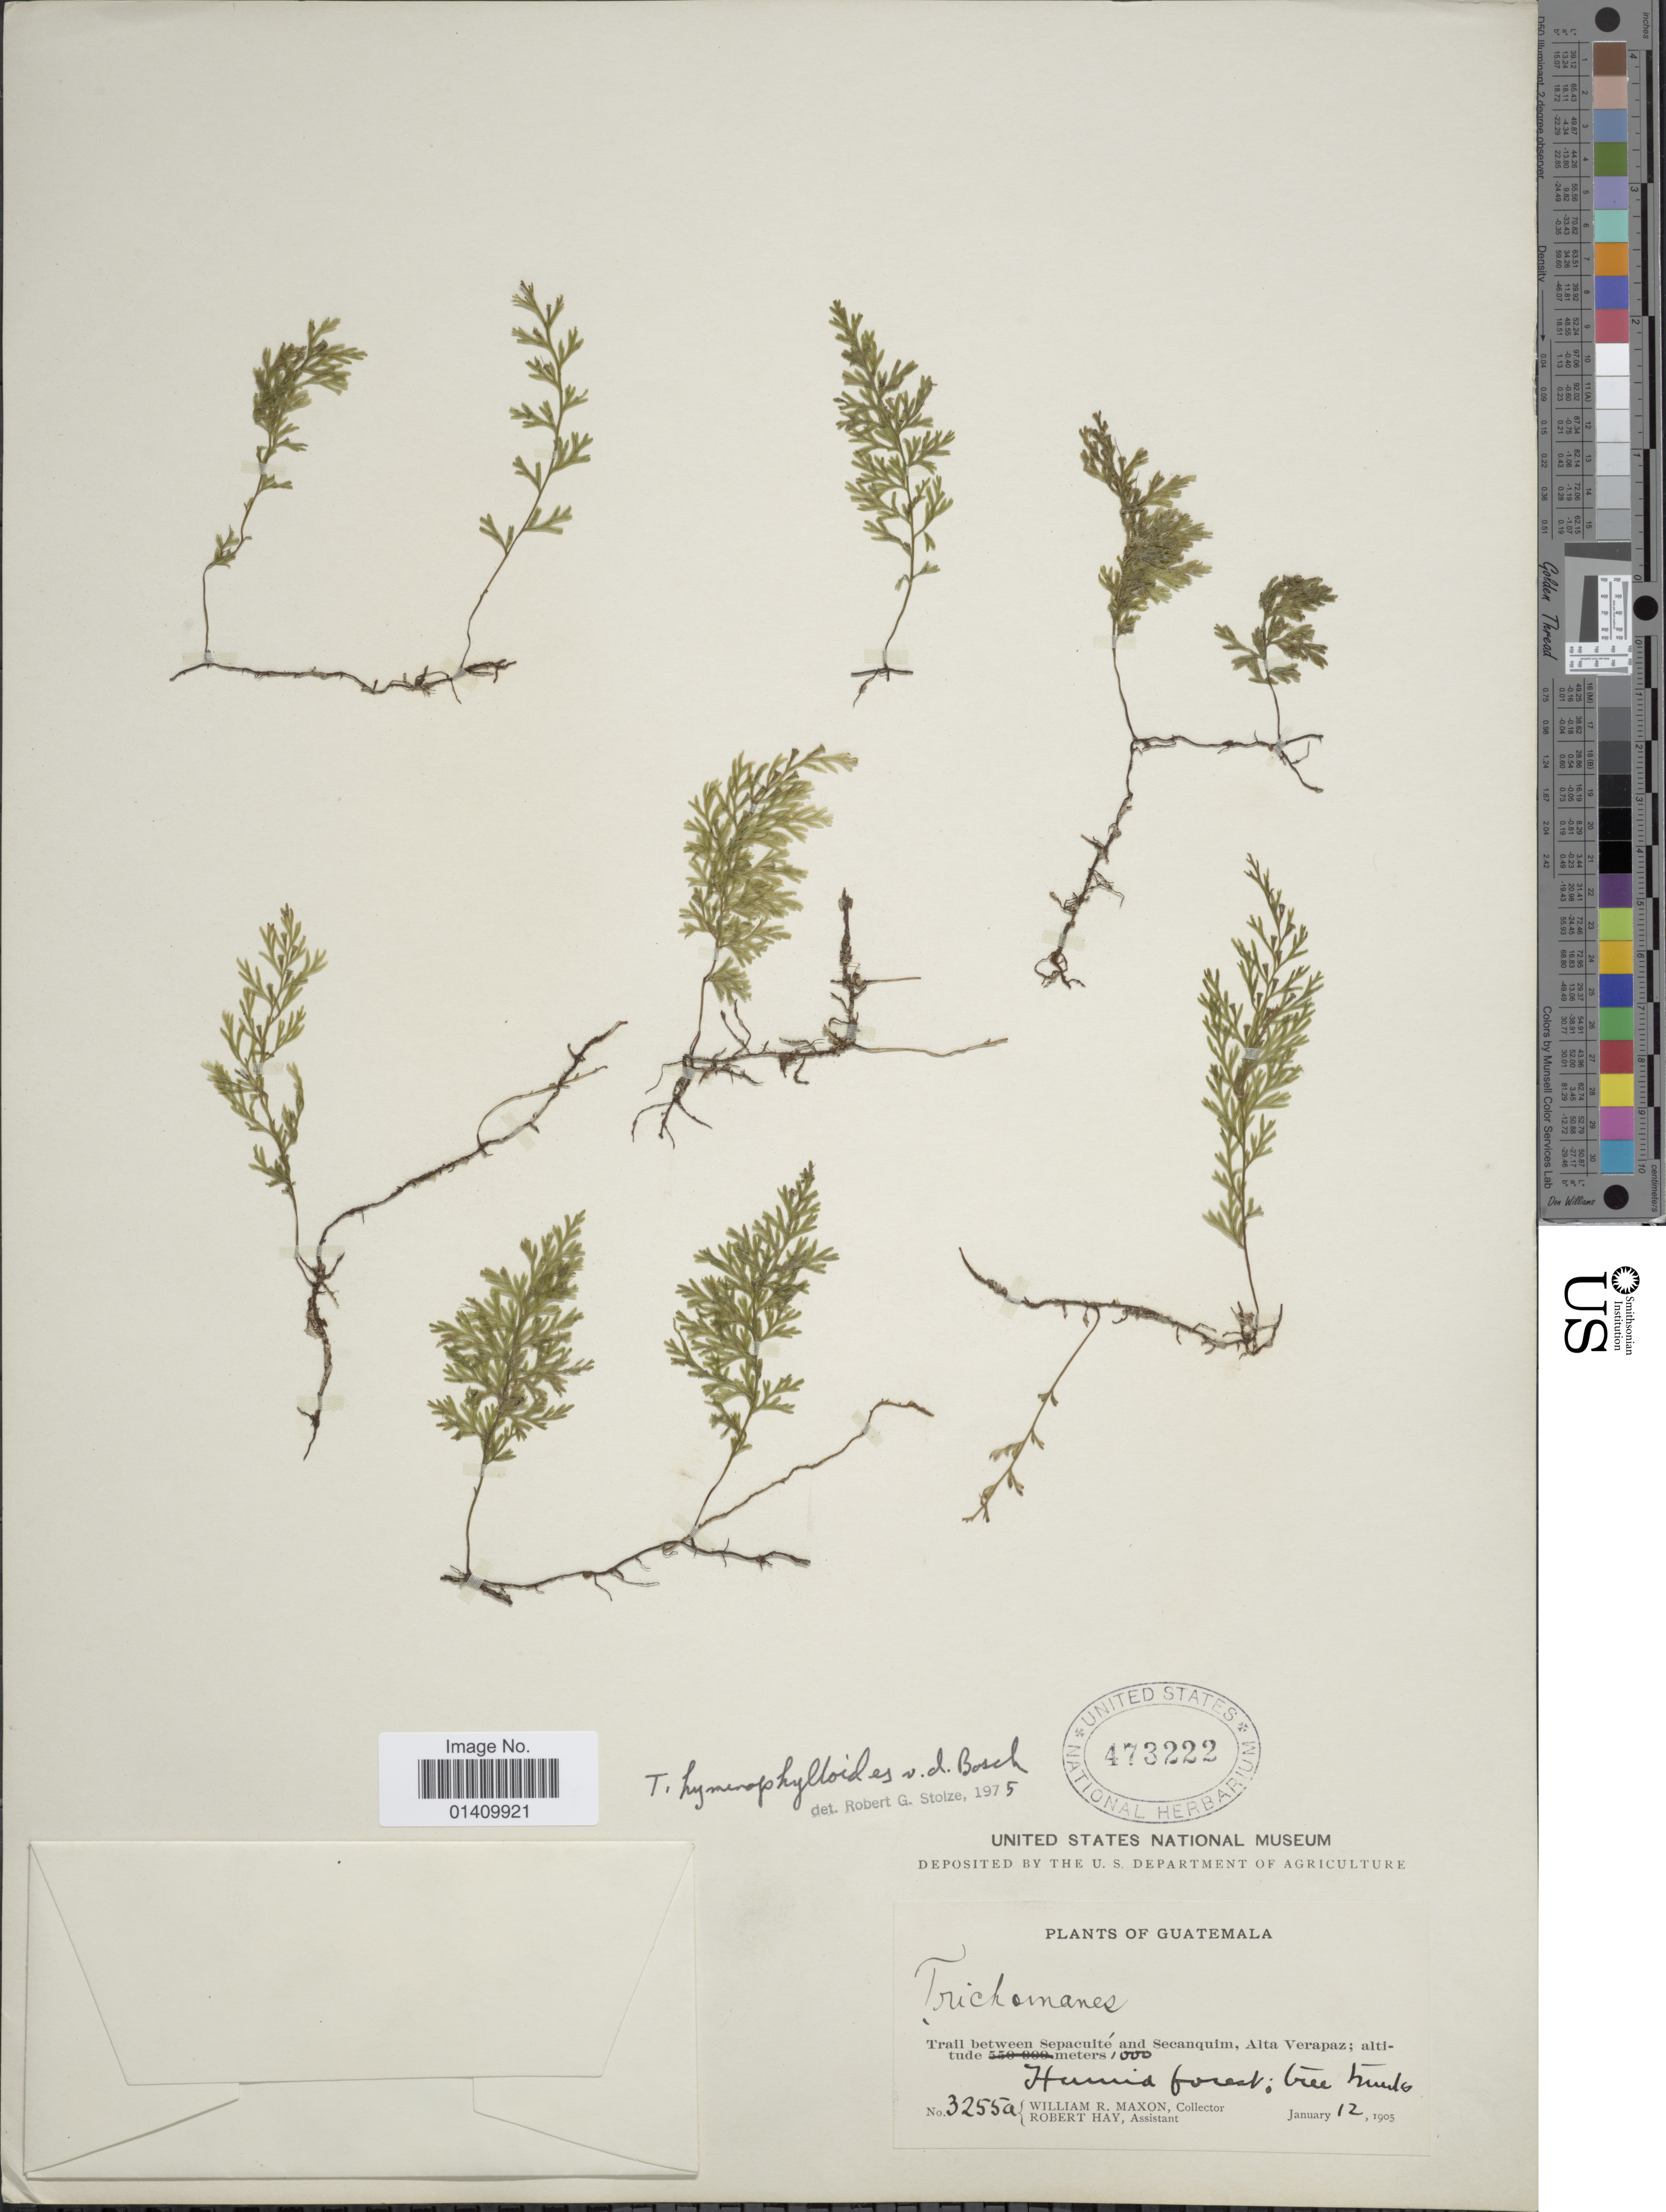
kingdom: Plantae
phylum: Tracheophyta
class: Polypodiopsida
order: Hymenophyllales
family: Hymenophyllaceae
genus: Polyphlebium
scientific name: Polyphlebium hymenophylloides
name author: (Bosch) Ebihara & Dubuisson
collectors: W. R. Maxon & R. H. Hay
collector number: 3255A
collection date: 1905-01-12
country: Guatemala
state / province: Alta Verapaz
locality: Trail between Sepacuite and Secanquim Alta Verapaz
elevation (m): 1000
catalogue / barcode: US 473222